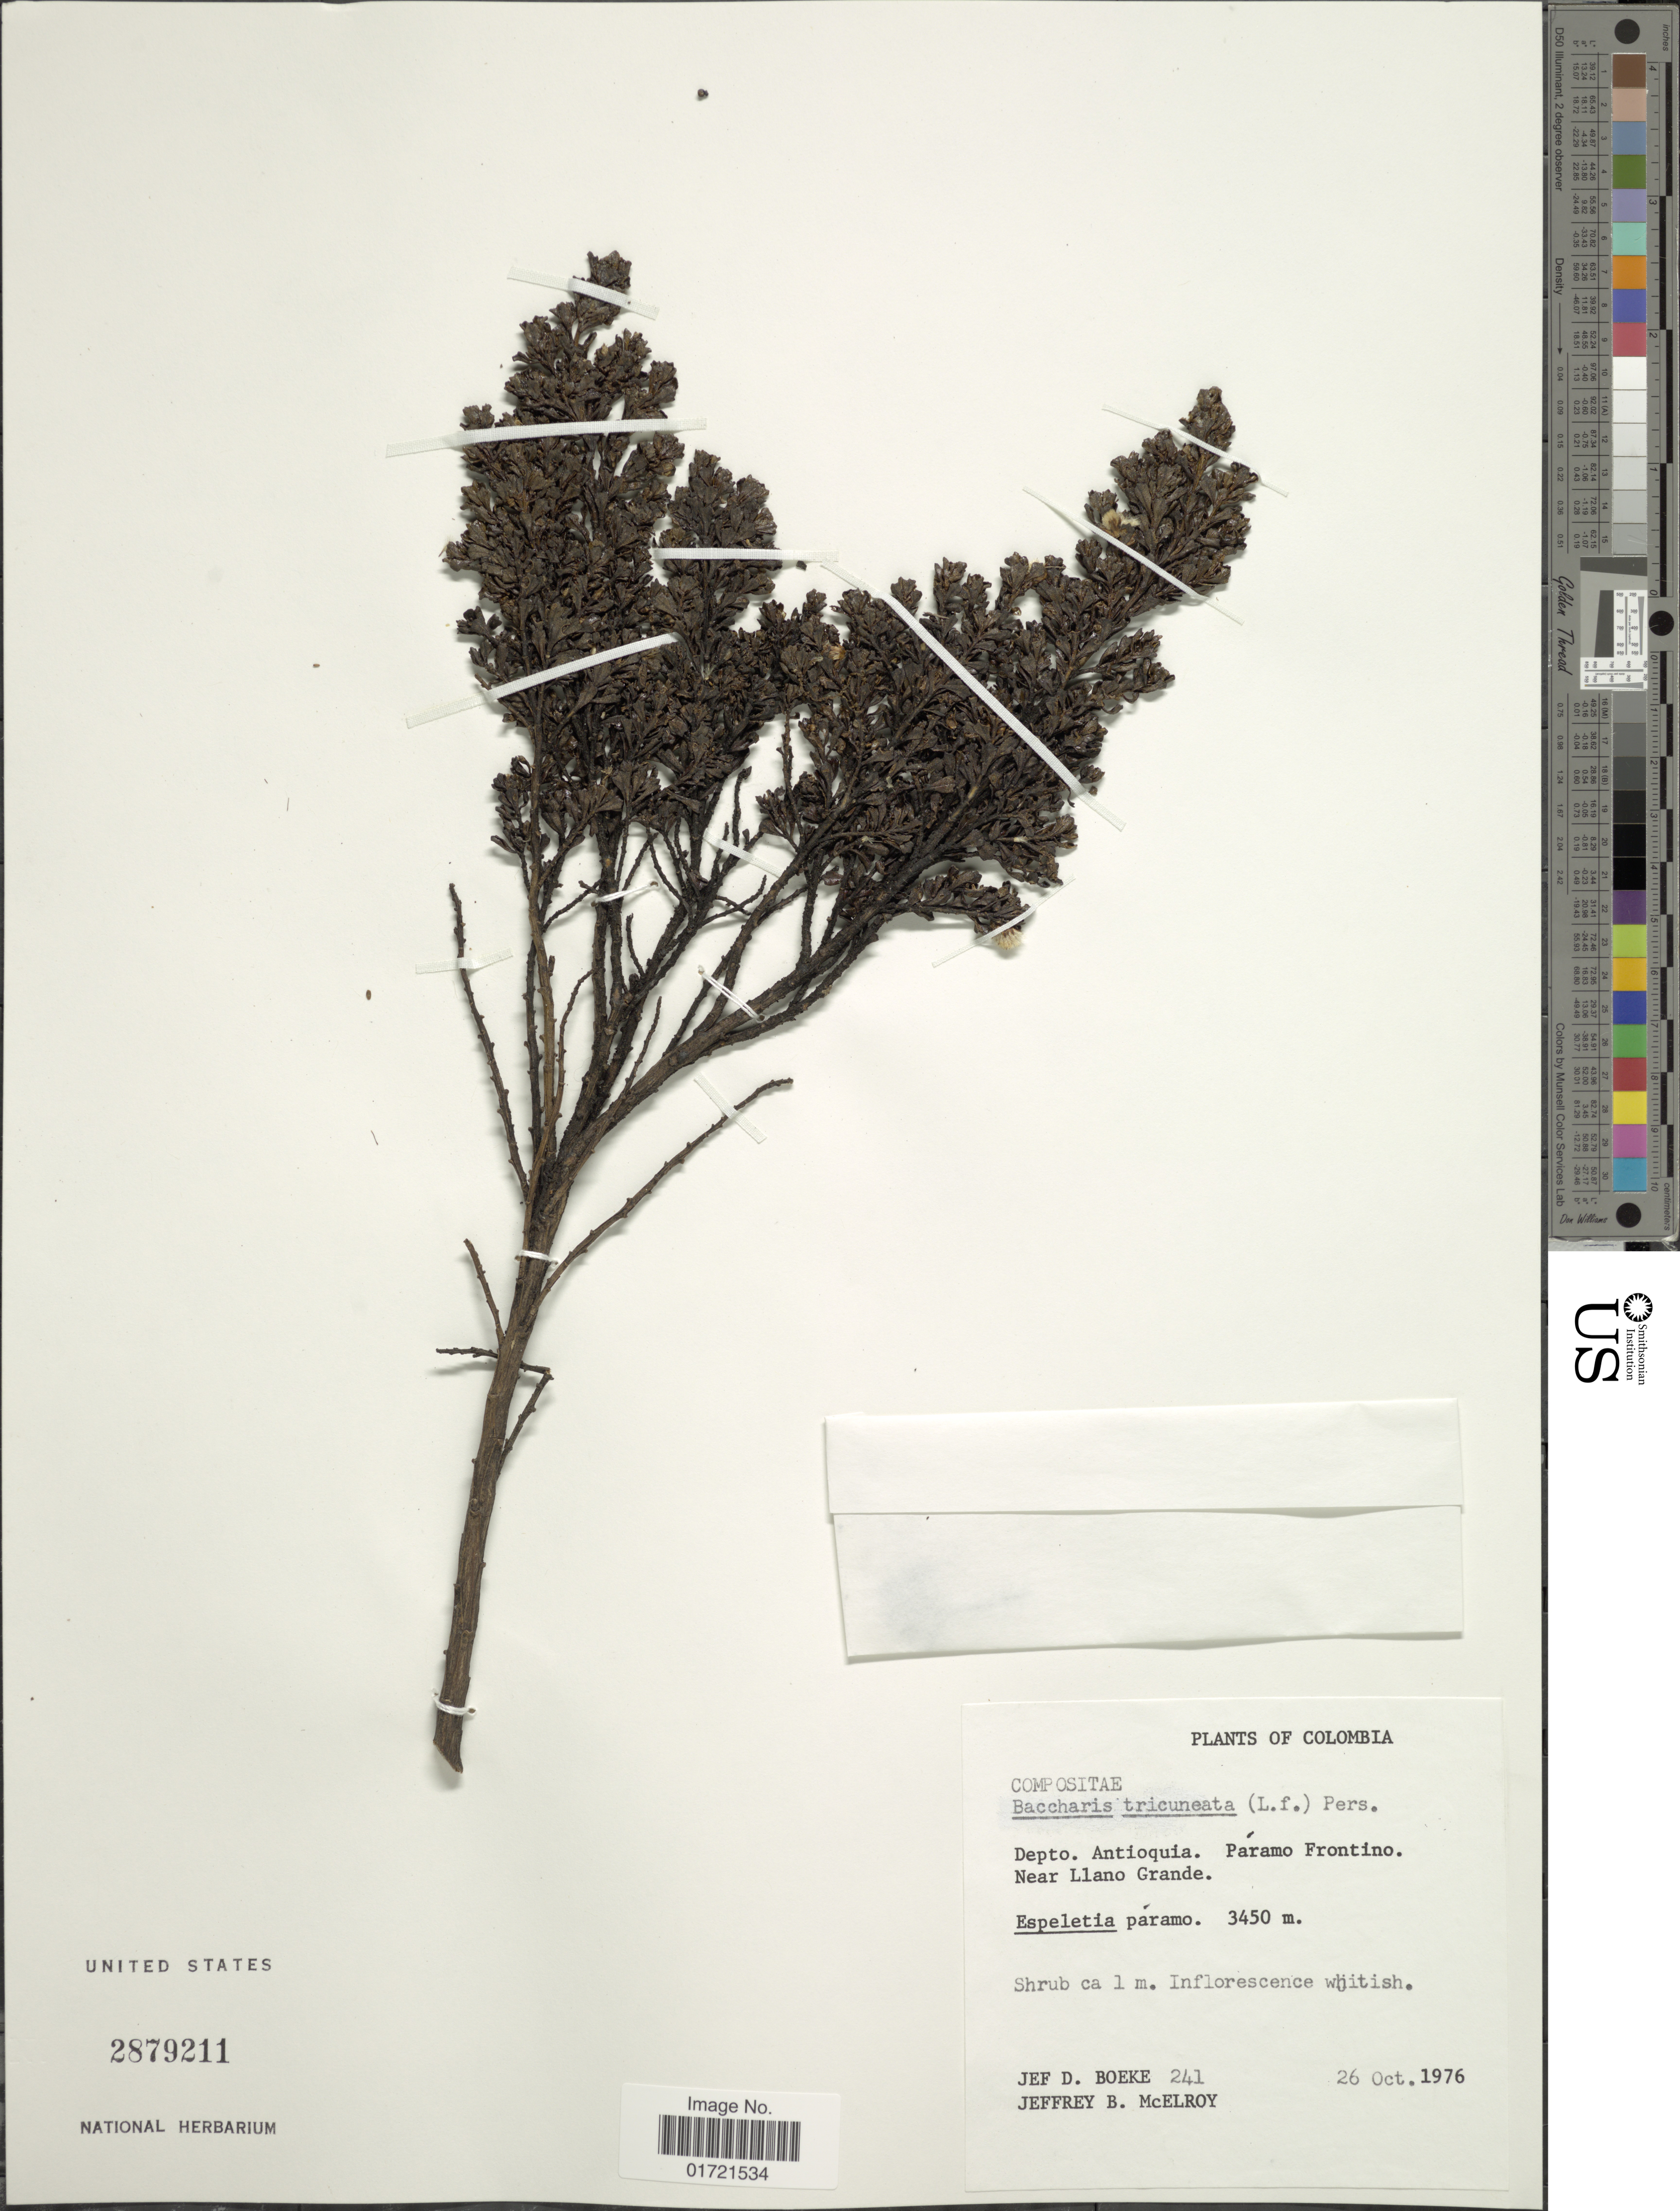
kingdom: Plantae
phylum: Tracheophyta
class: Magnoliopsida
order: Asterales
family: Asteraceae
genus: Baccharis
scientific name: Baccharis tricuneata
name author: (L. f.) Pers.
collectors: J. D. Boeke & J. B. McElroy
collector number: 241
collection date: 1976-10-26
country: Colombia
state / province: Antioquia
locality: Paramo Frontino. Near Llano Grande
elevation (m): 3450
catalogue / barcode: US 2879211